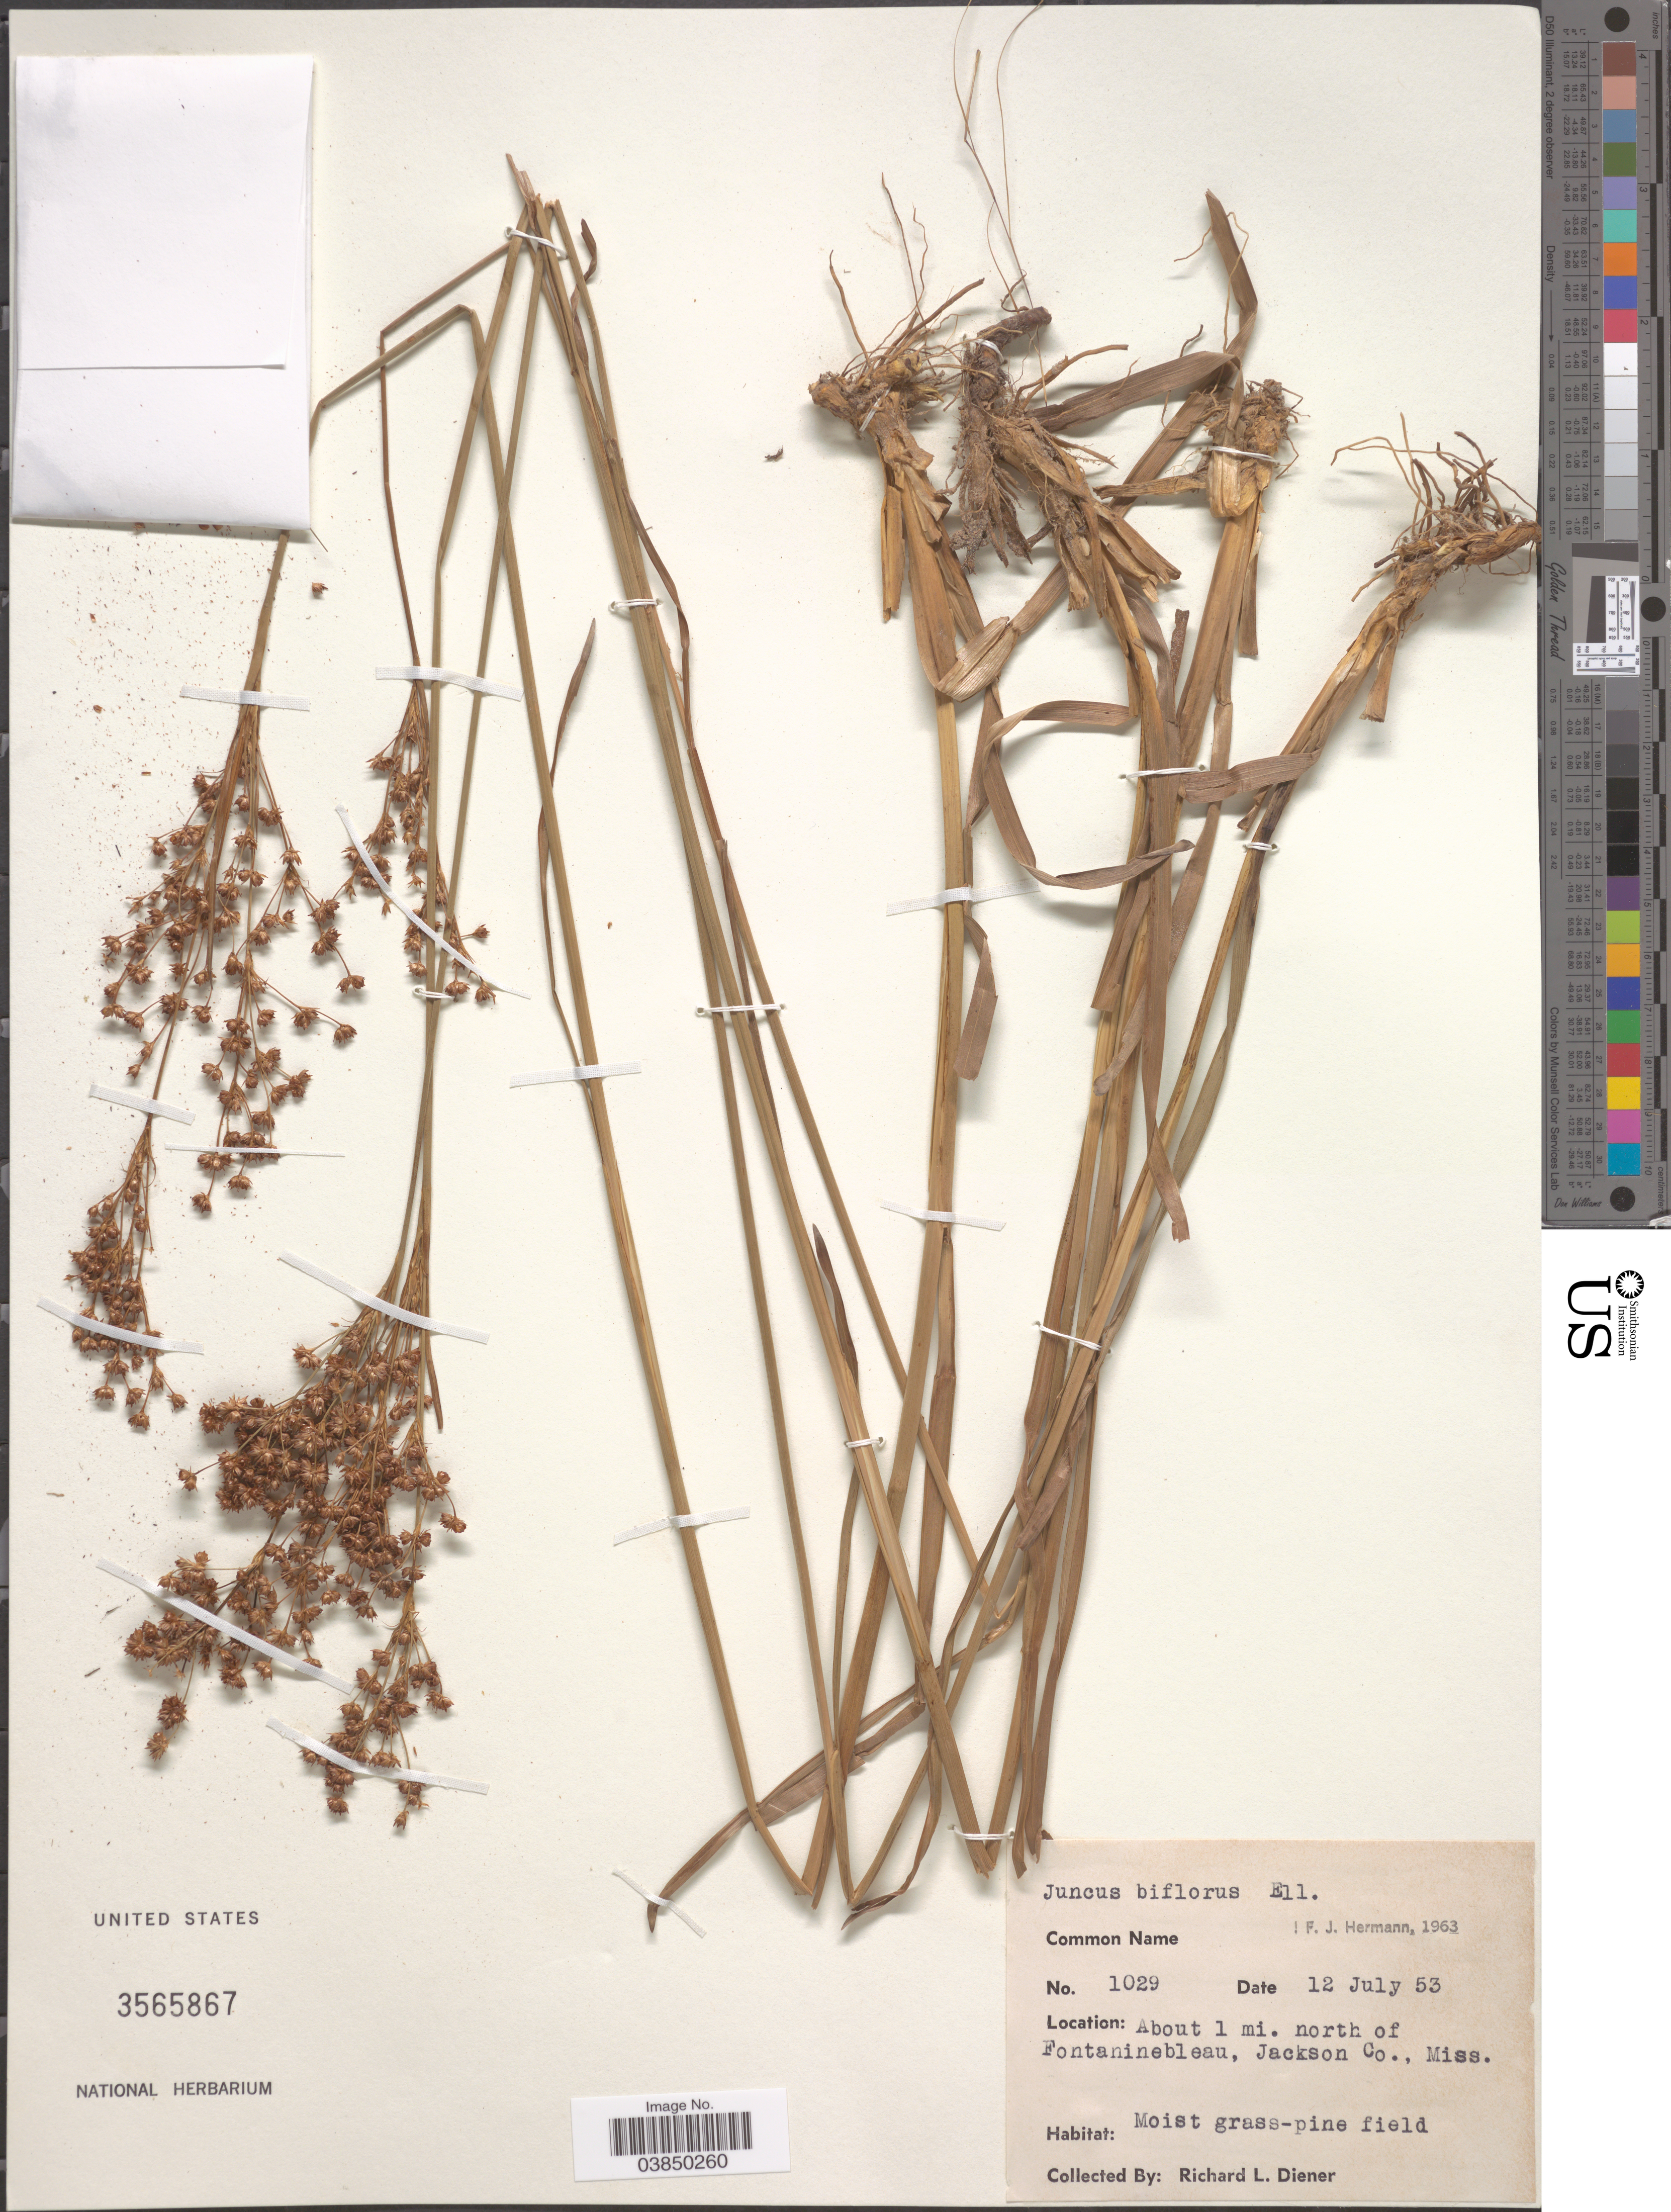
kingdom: Plantae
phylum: Tracheophyta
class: Liliopsida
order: Poales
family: Juncaceae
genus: Juncus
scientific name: Juncus biflorus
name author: Ell.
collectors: R. Diener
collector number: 1029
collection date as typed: Transcribed d/m/y: 12/7/53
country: United States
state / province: Mississippi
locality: About 1 mi. north of Fontaninebleau, Jackson Co.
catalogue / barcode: US 3565867